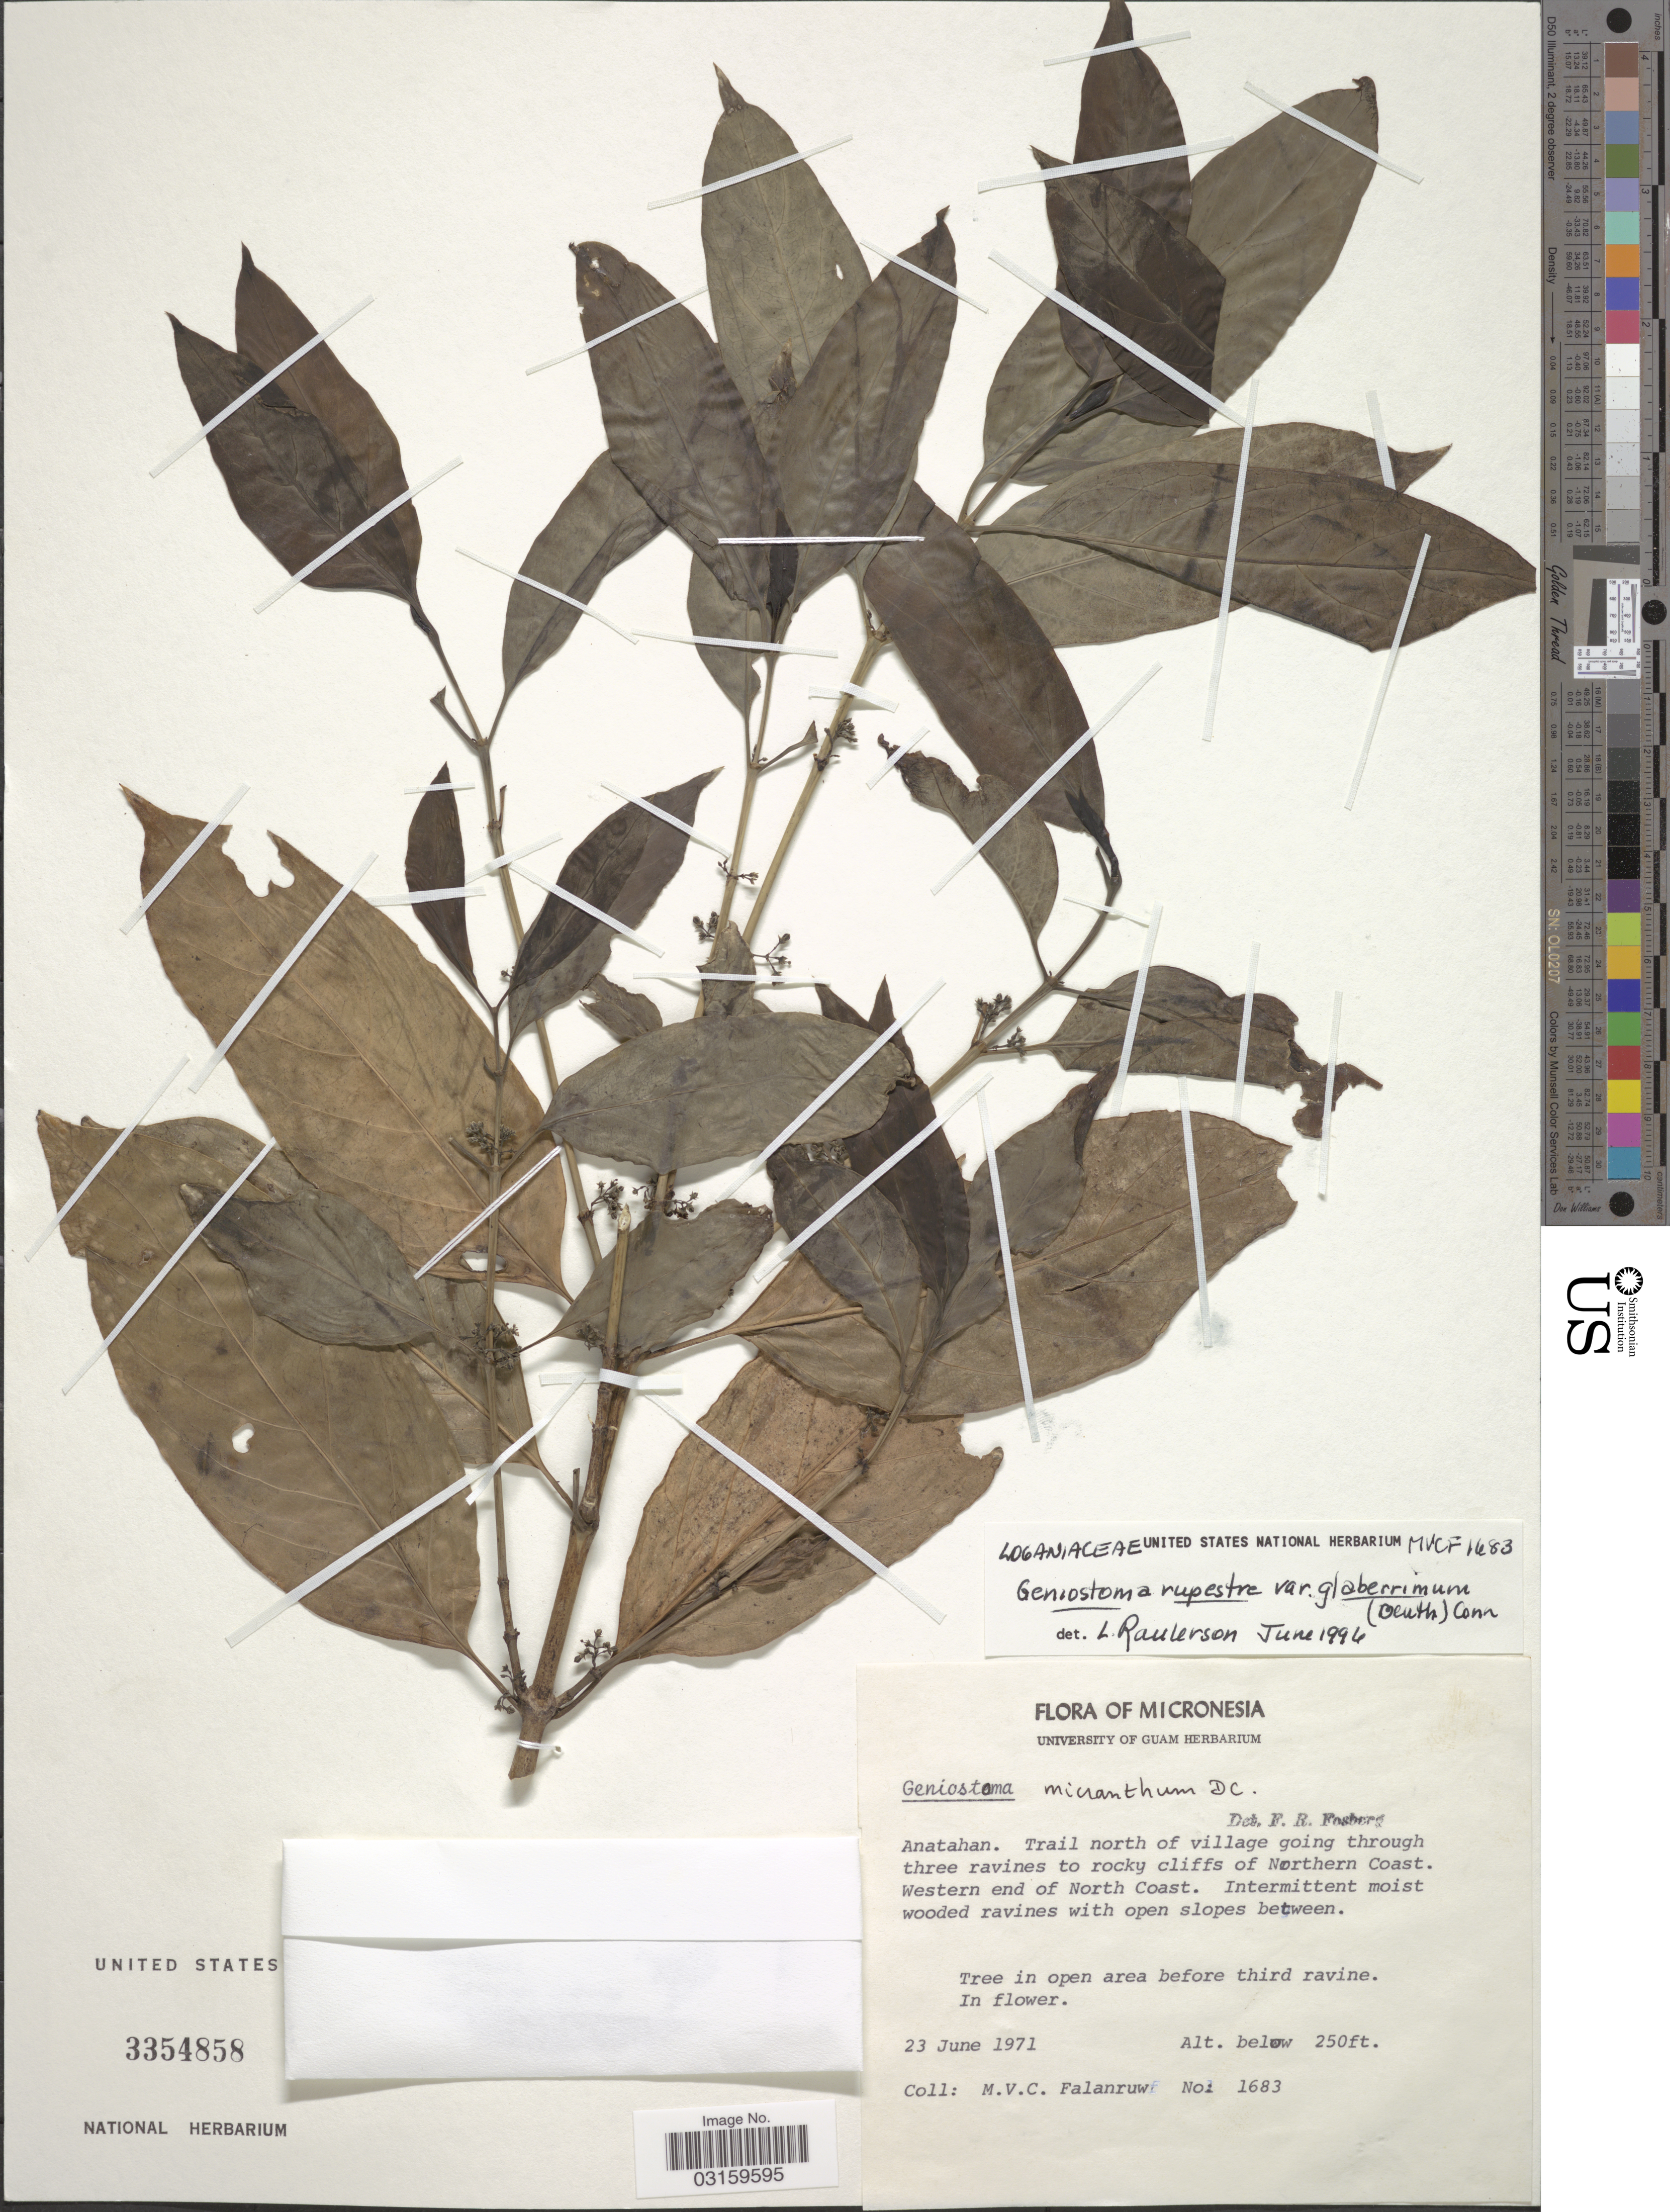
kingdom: Plantae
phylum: Tracheophyta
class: Magnoliopsida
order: Gentianales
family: Loganiaceae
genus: Geniostoma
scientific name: Geniostoma rupestre var. glaberrimum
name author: J.R. Forst. & G. Forst.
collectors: M. V. Falanruw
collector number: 1683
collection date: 1971-06-23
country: Northern Mariana Islands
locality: Anatahan. Trail north of village going through three ravines to rocky cliffs of Northern Coast. Western end of North Coast.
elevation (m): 76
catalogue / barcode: US 3354858